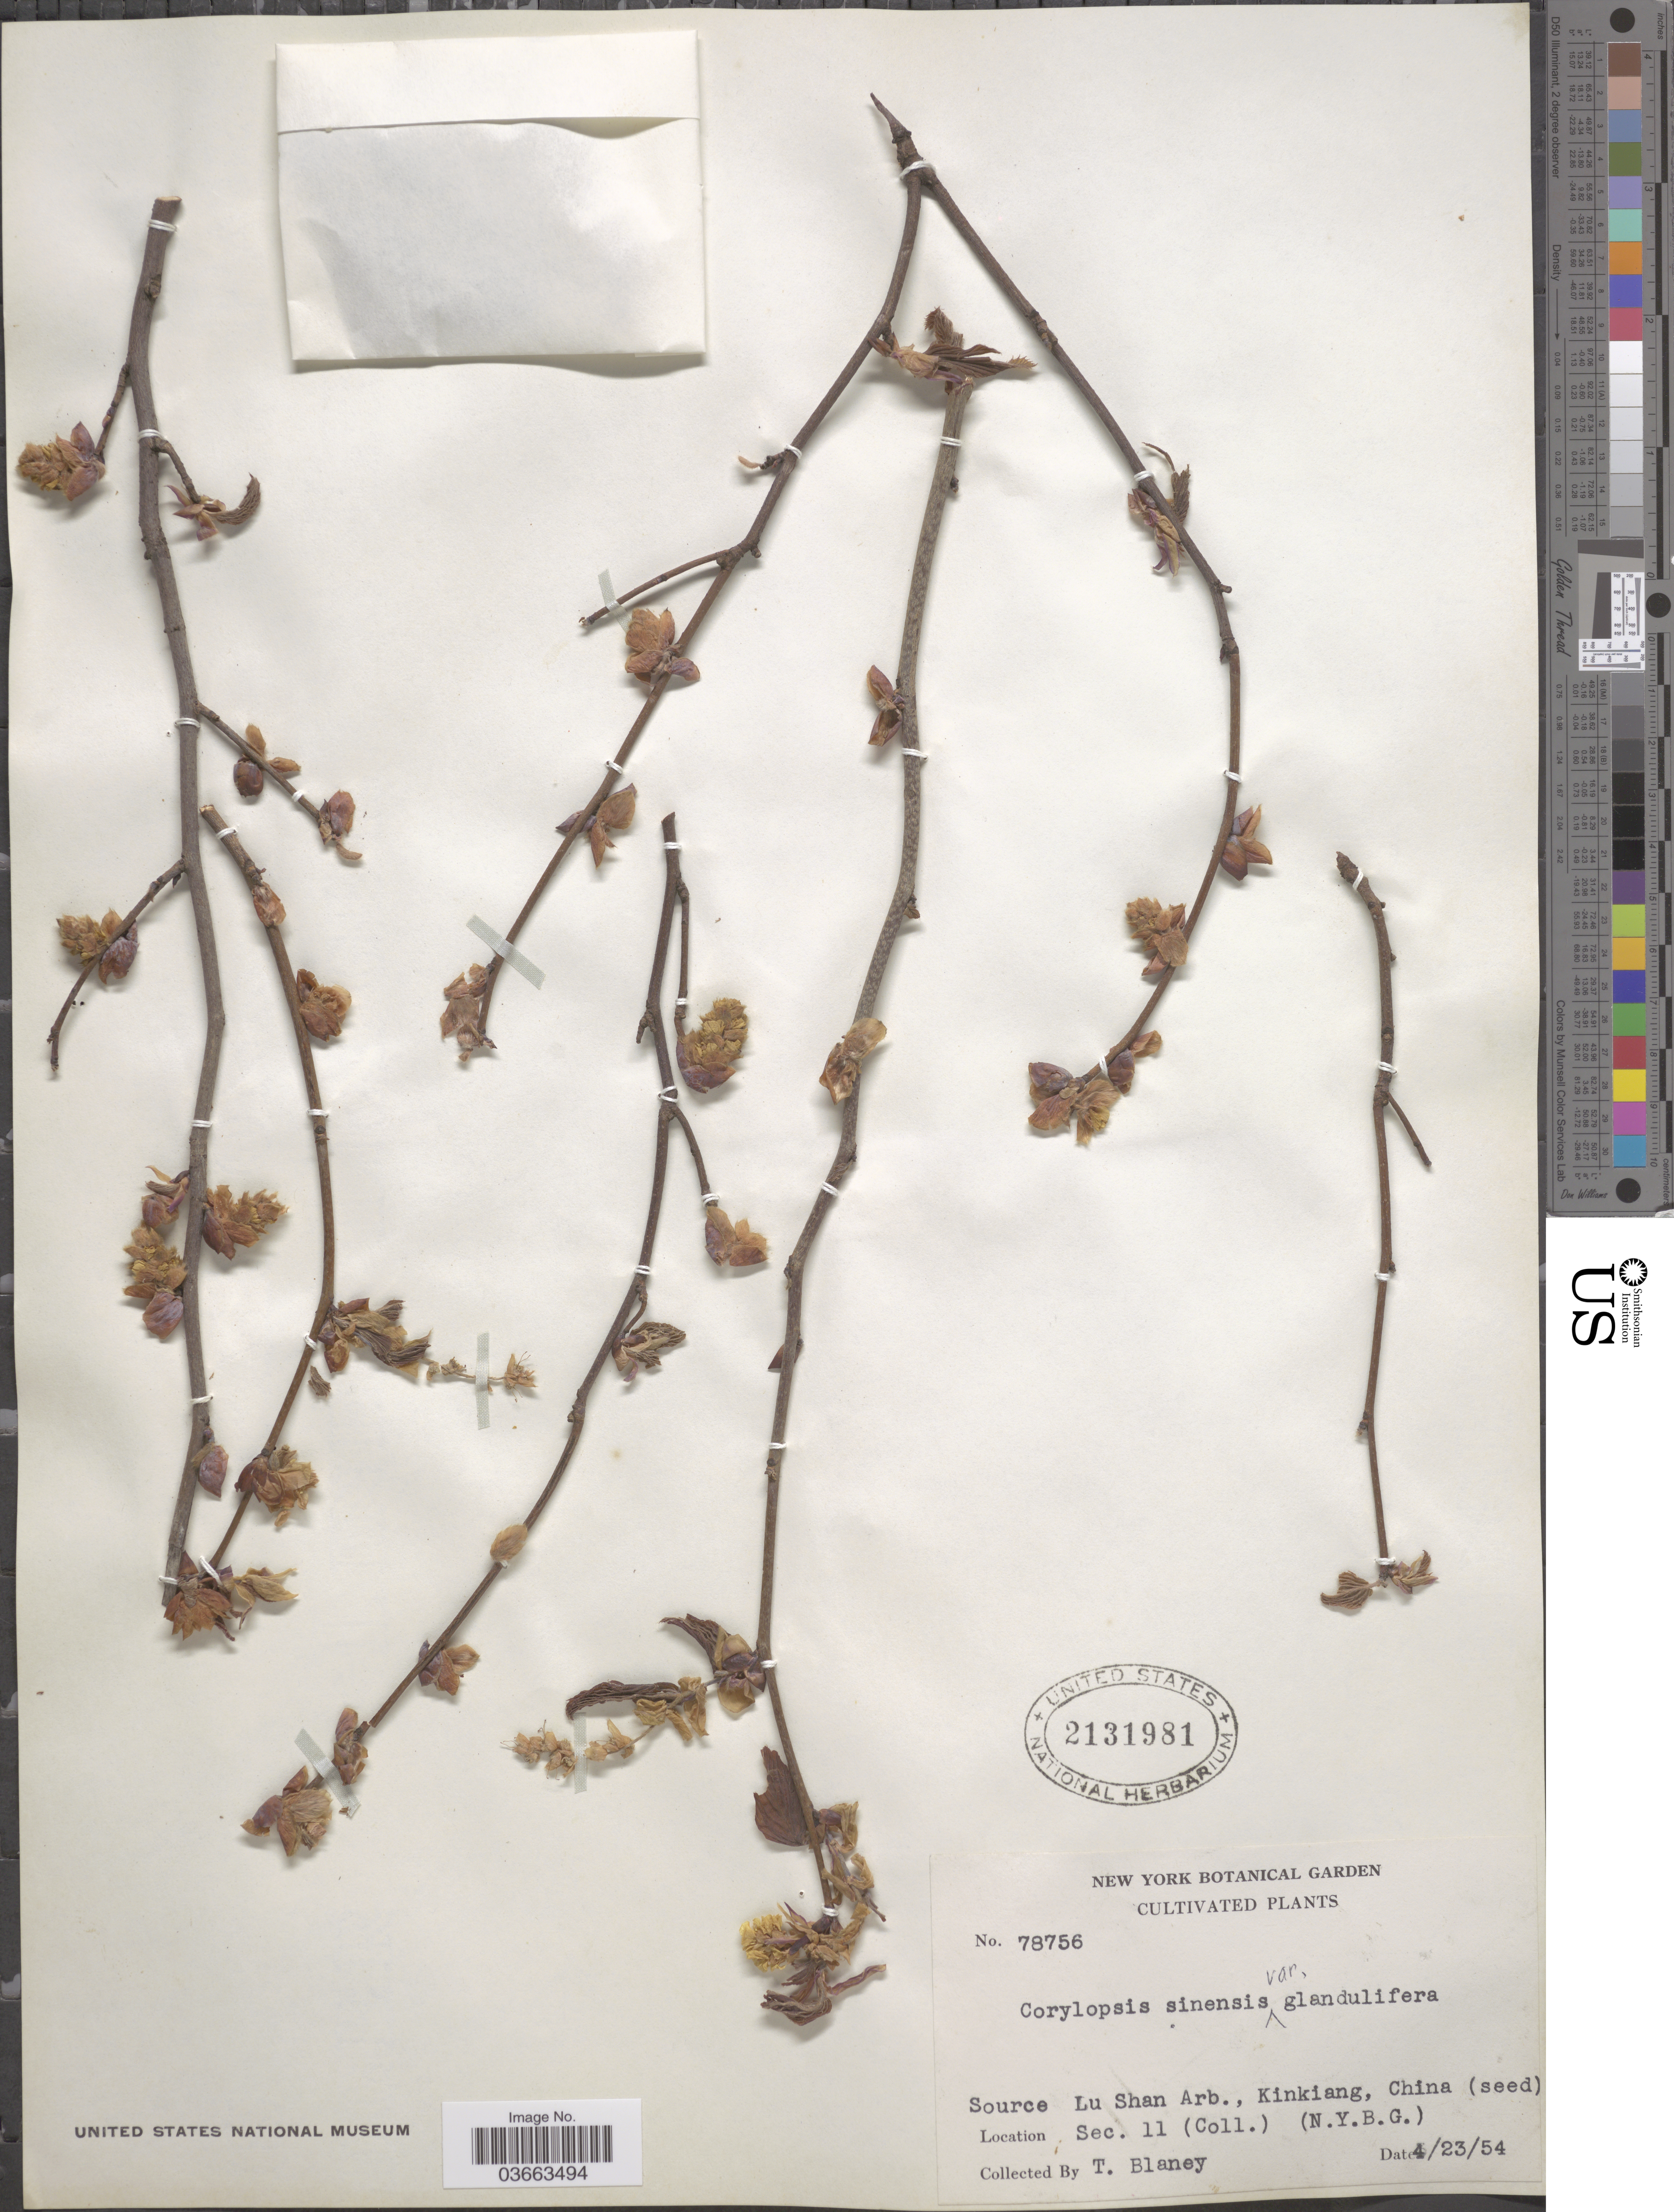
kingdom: Plantae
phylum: Tracheophyta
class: Magnoliopsida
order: Saxifragales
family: Hamamelidaceae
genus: Corylopsis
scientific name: Corylopsis sinensis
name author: Hemsl.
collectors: T. Blaney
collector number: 78756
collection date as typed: Transcribed d/m/y: 23/4/54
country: United States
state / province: New York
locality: Sec. 11 (N. Y. B. G.).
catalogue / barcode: US 2131981